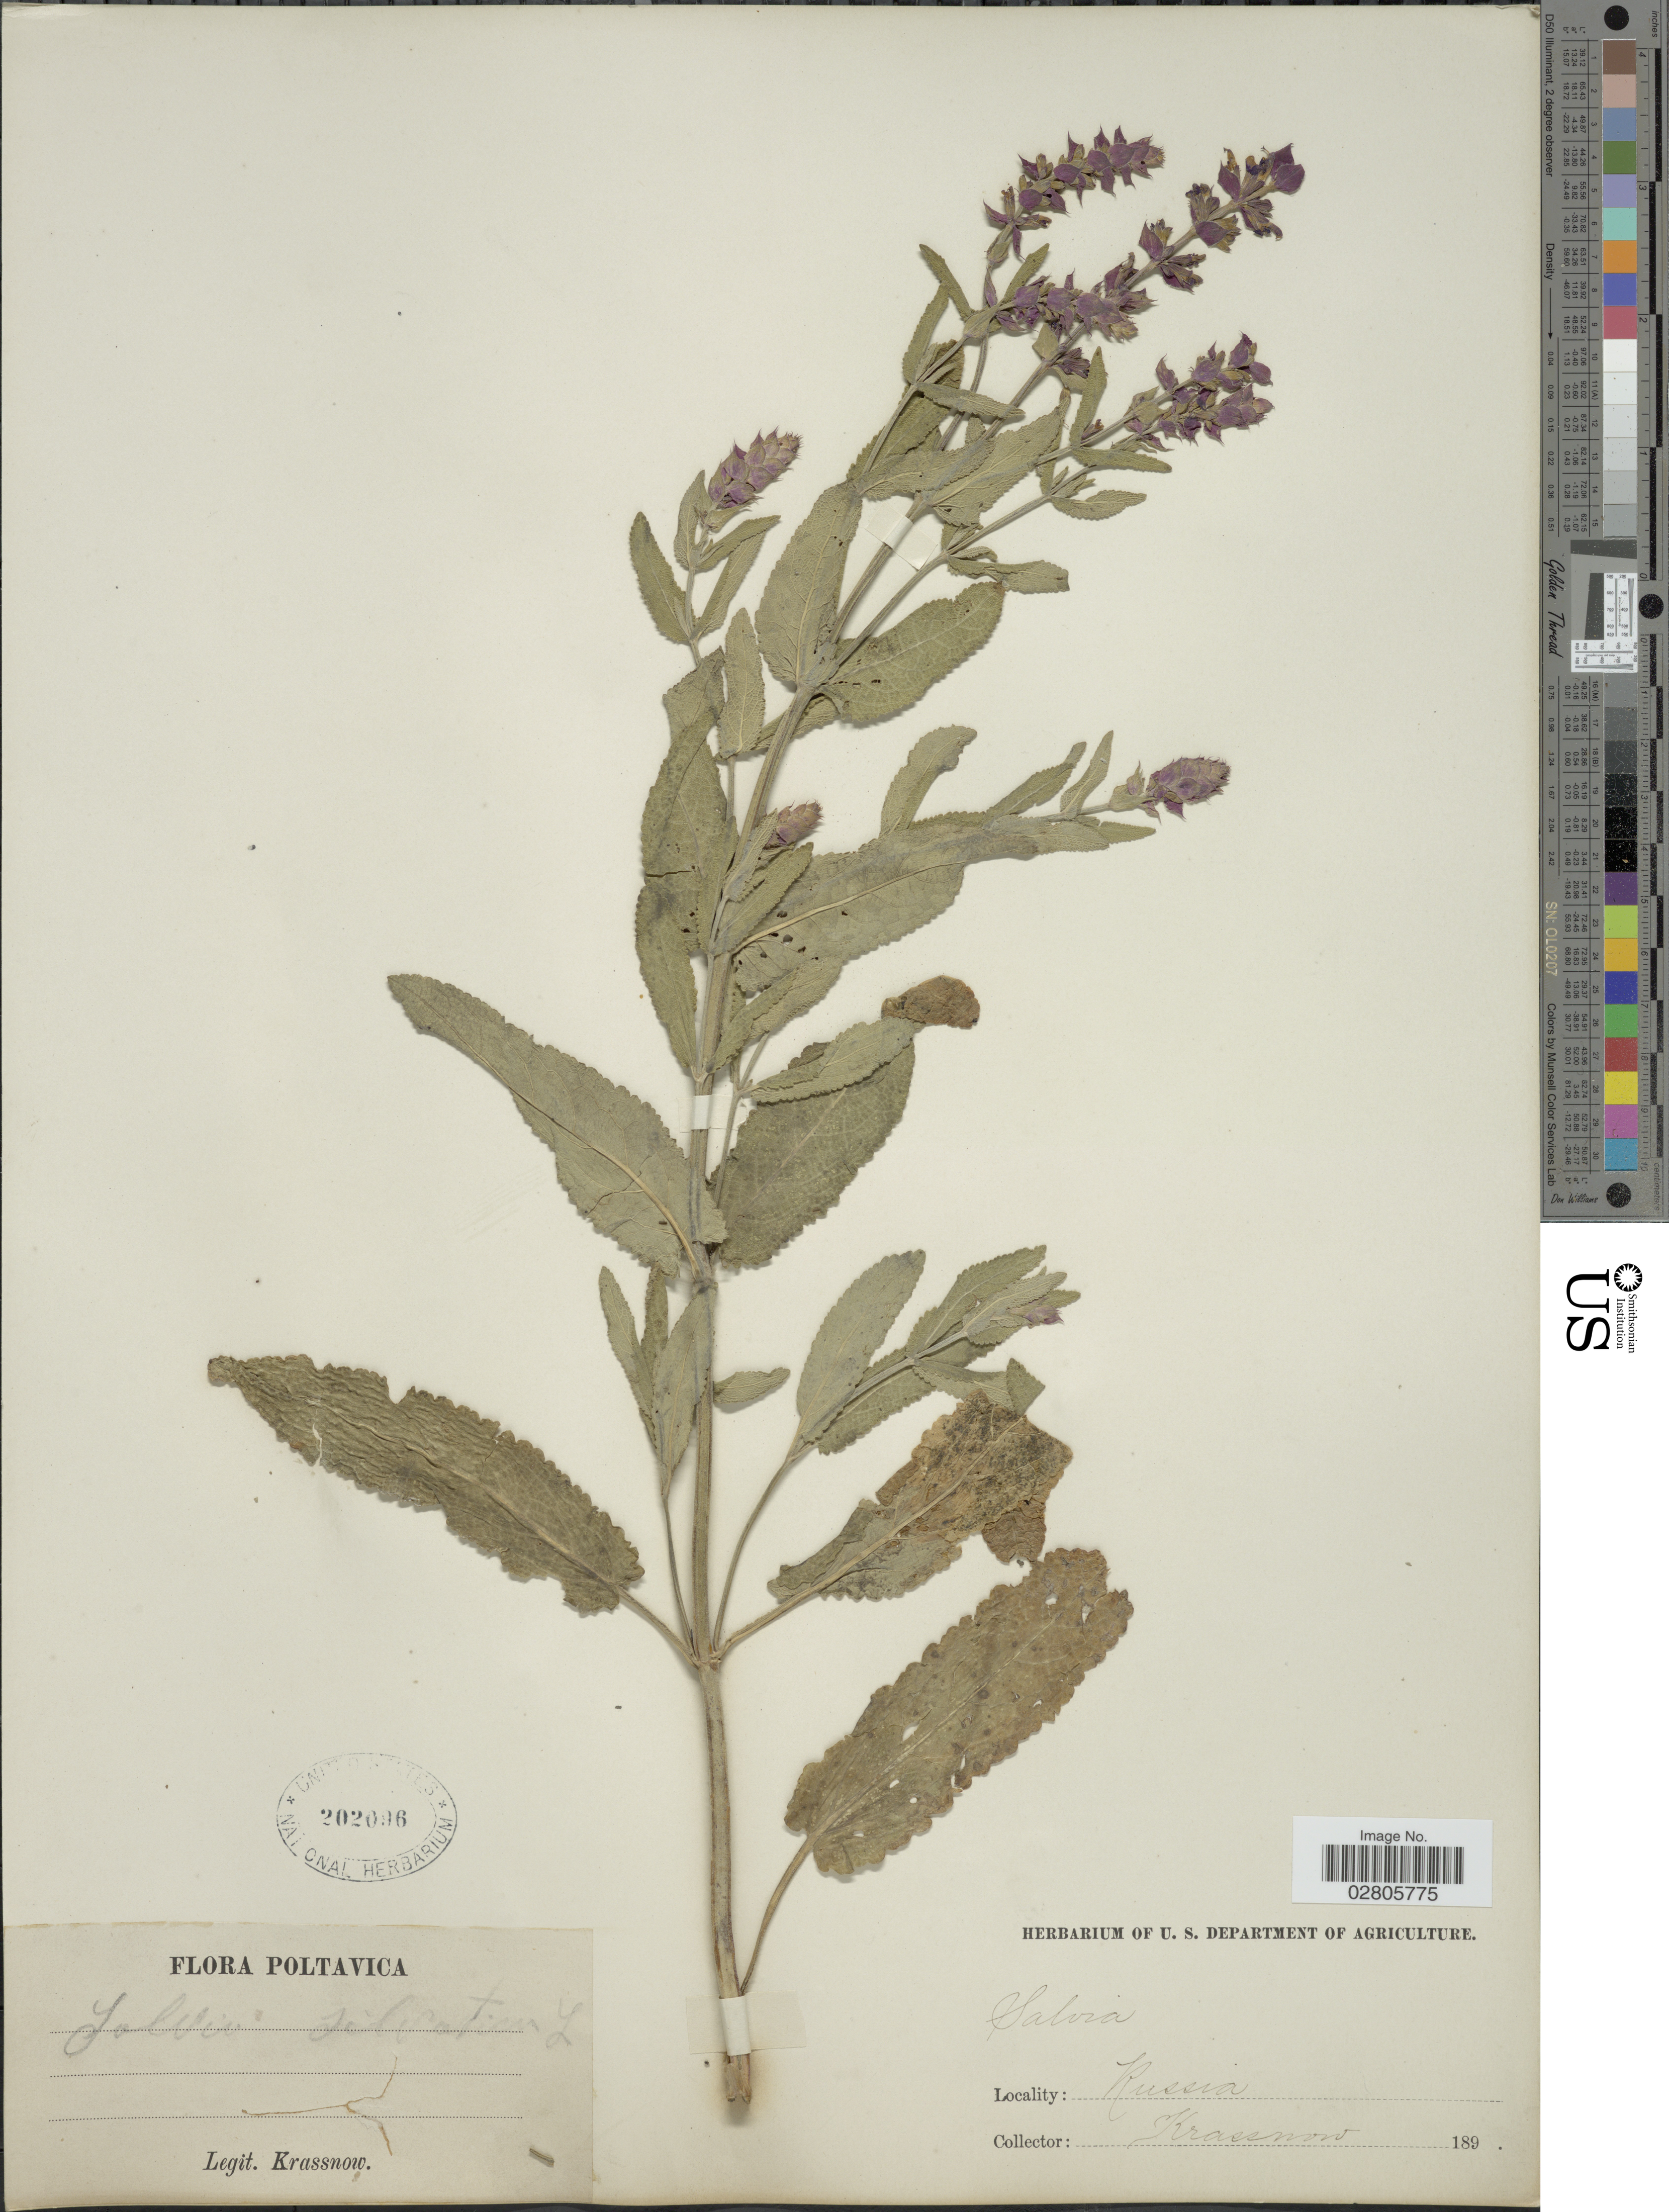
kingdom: Plantae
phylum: Tracheophyta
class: Magnoliopsida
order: Lamiales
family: Lamiaceae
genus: Salvia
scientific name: Salvia sylvestris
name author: L.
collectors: -. Krassnow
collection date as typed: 189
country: Ukraine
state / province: Poltava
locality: Poltavica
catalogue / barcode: US 202096